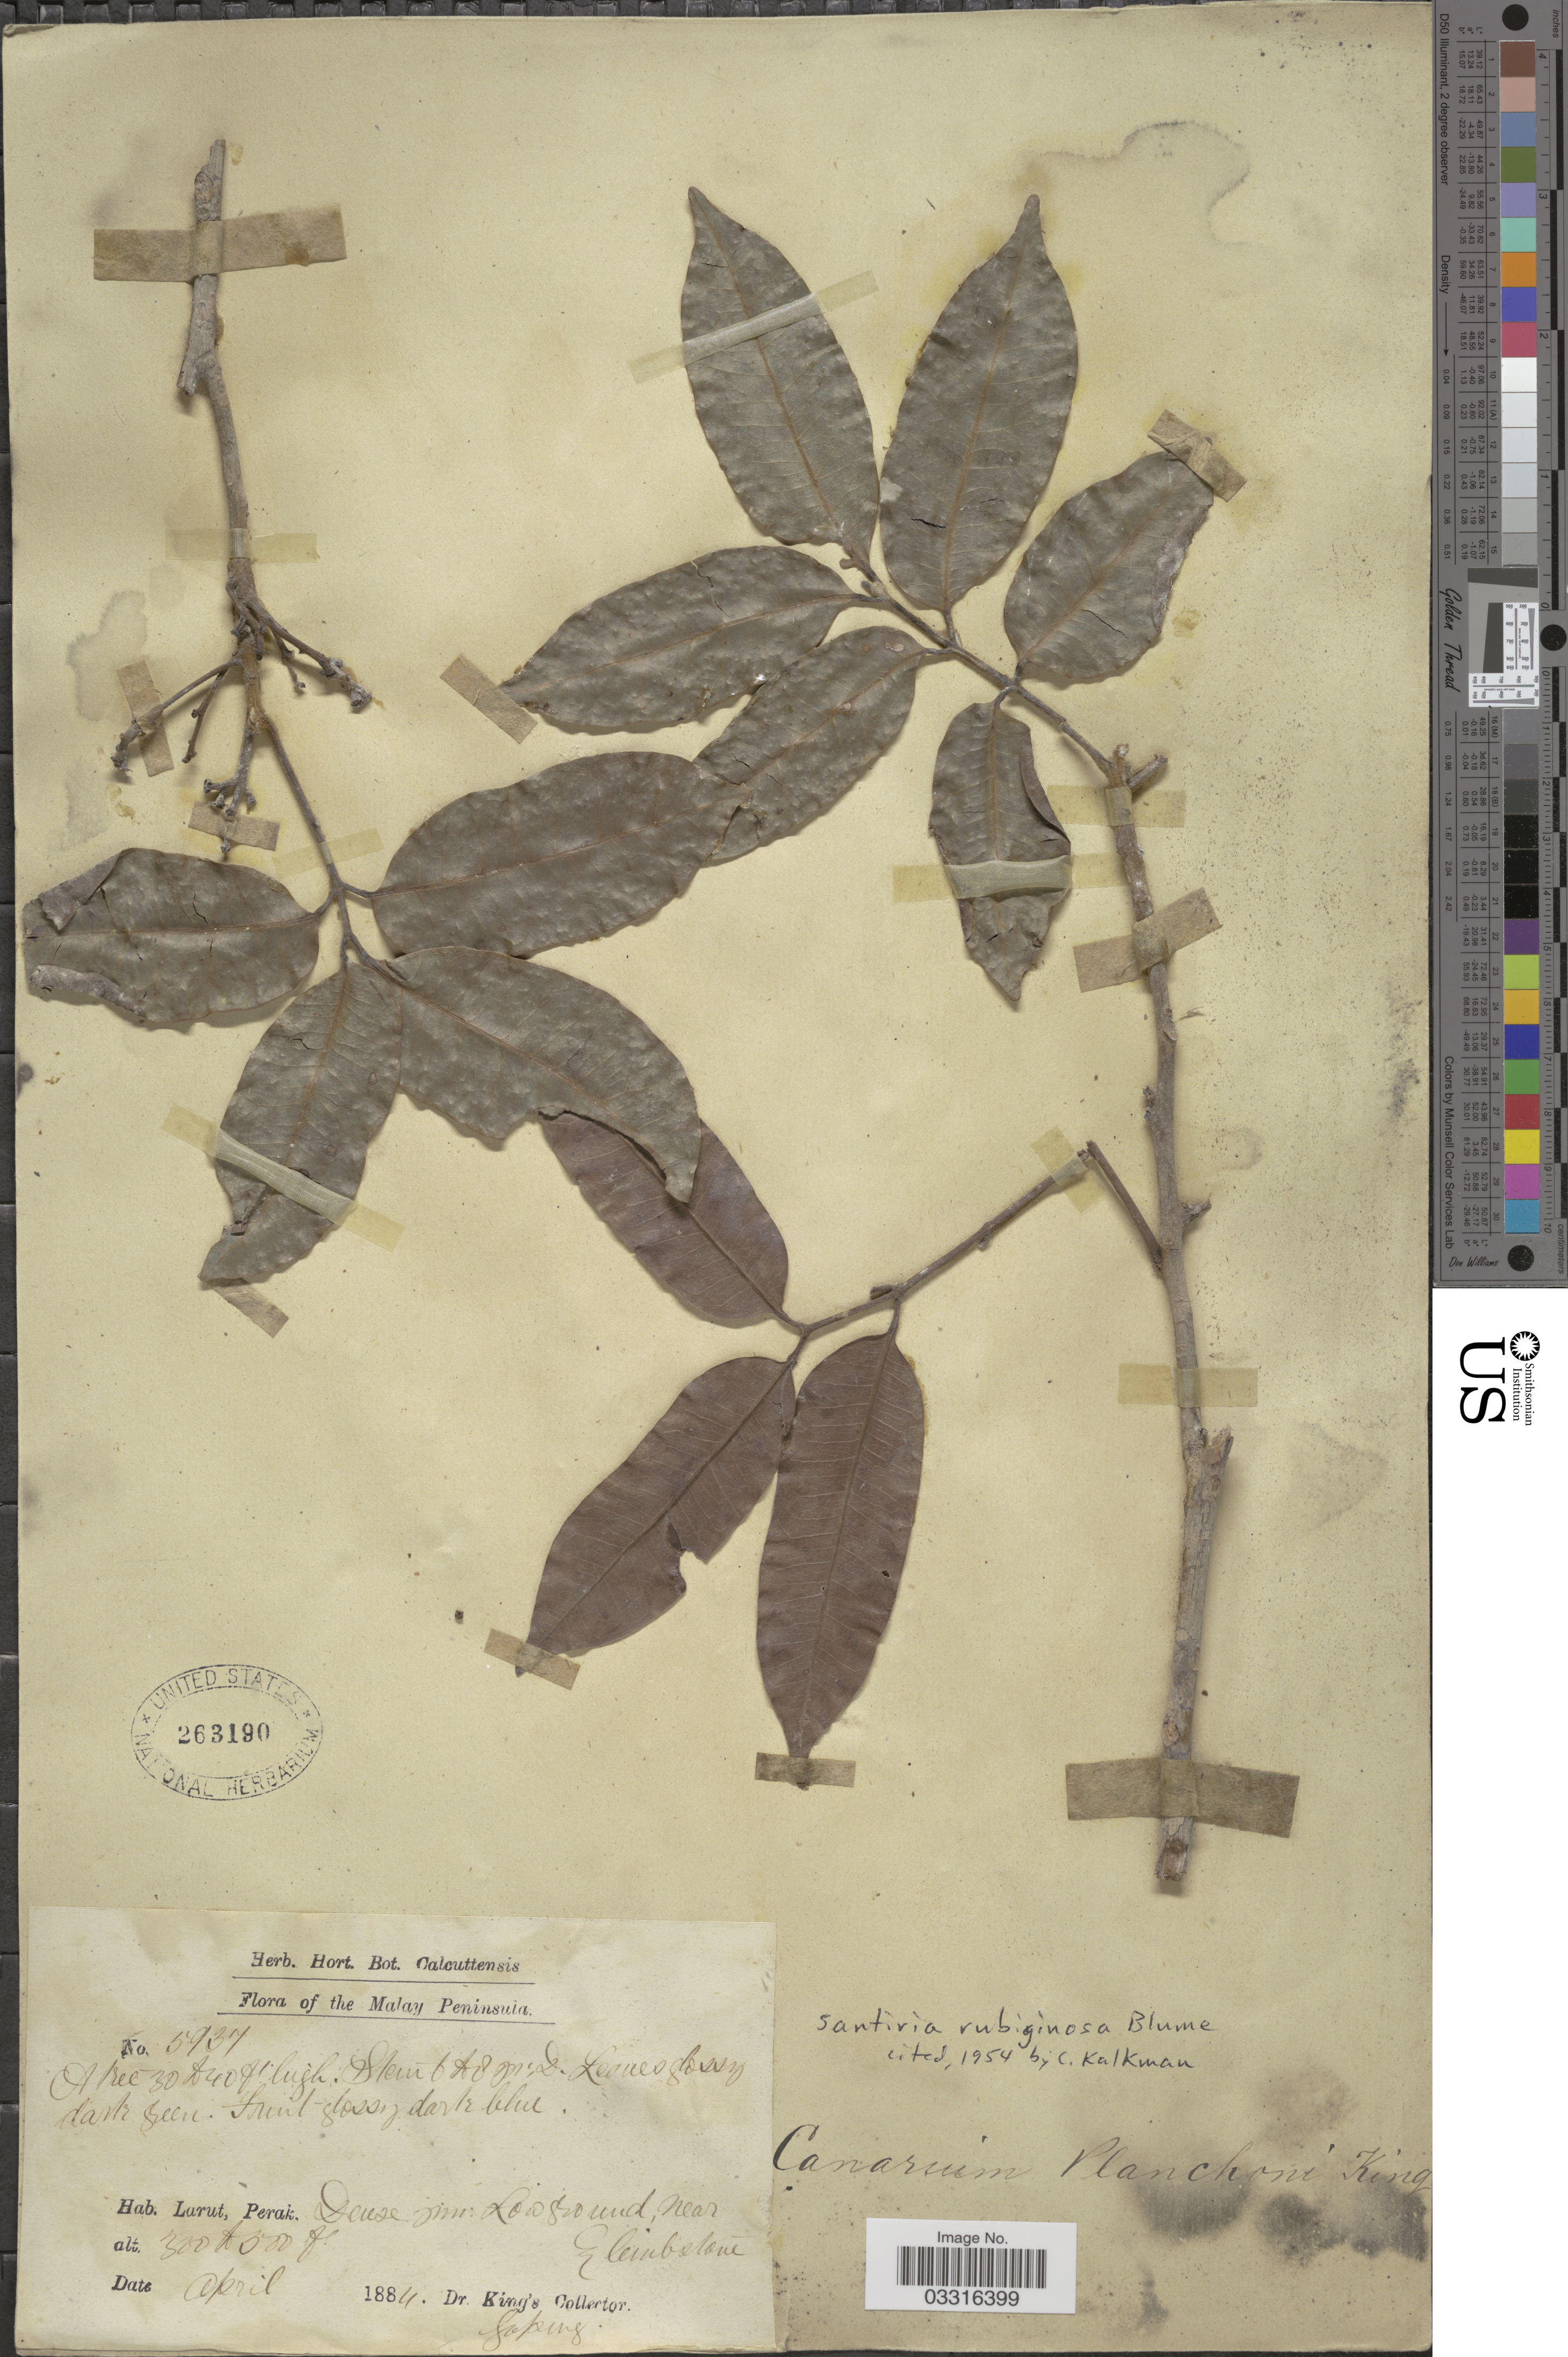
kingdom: Plantae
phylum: Tracheophyta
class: Magnoliopsida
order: Sapindales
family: Burseraceae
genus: Santiria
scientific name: Santiria rubiginosa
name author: Blume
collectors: Dr. King's collector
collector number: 5937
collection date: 1884-04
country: Malaysia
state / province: Perak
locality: Malay Peninsula. Larut.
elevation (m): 91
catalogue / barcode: US 263190